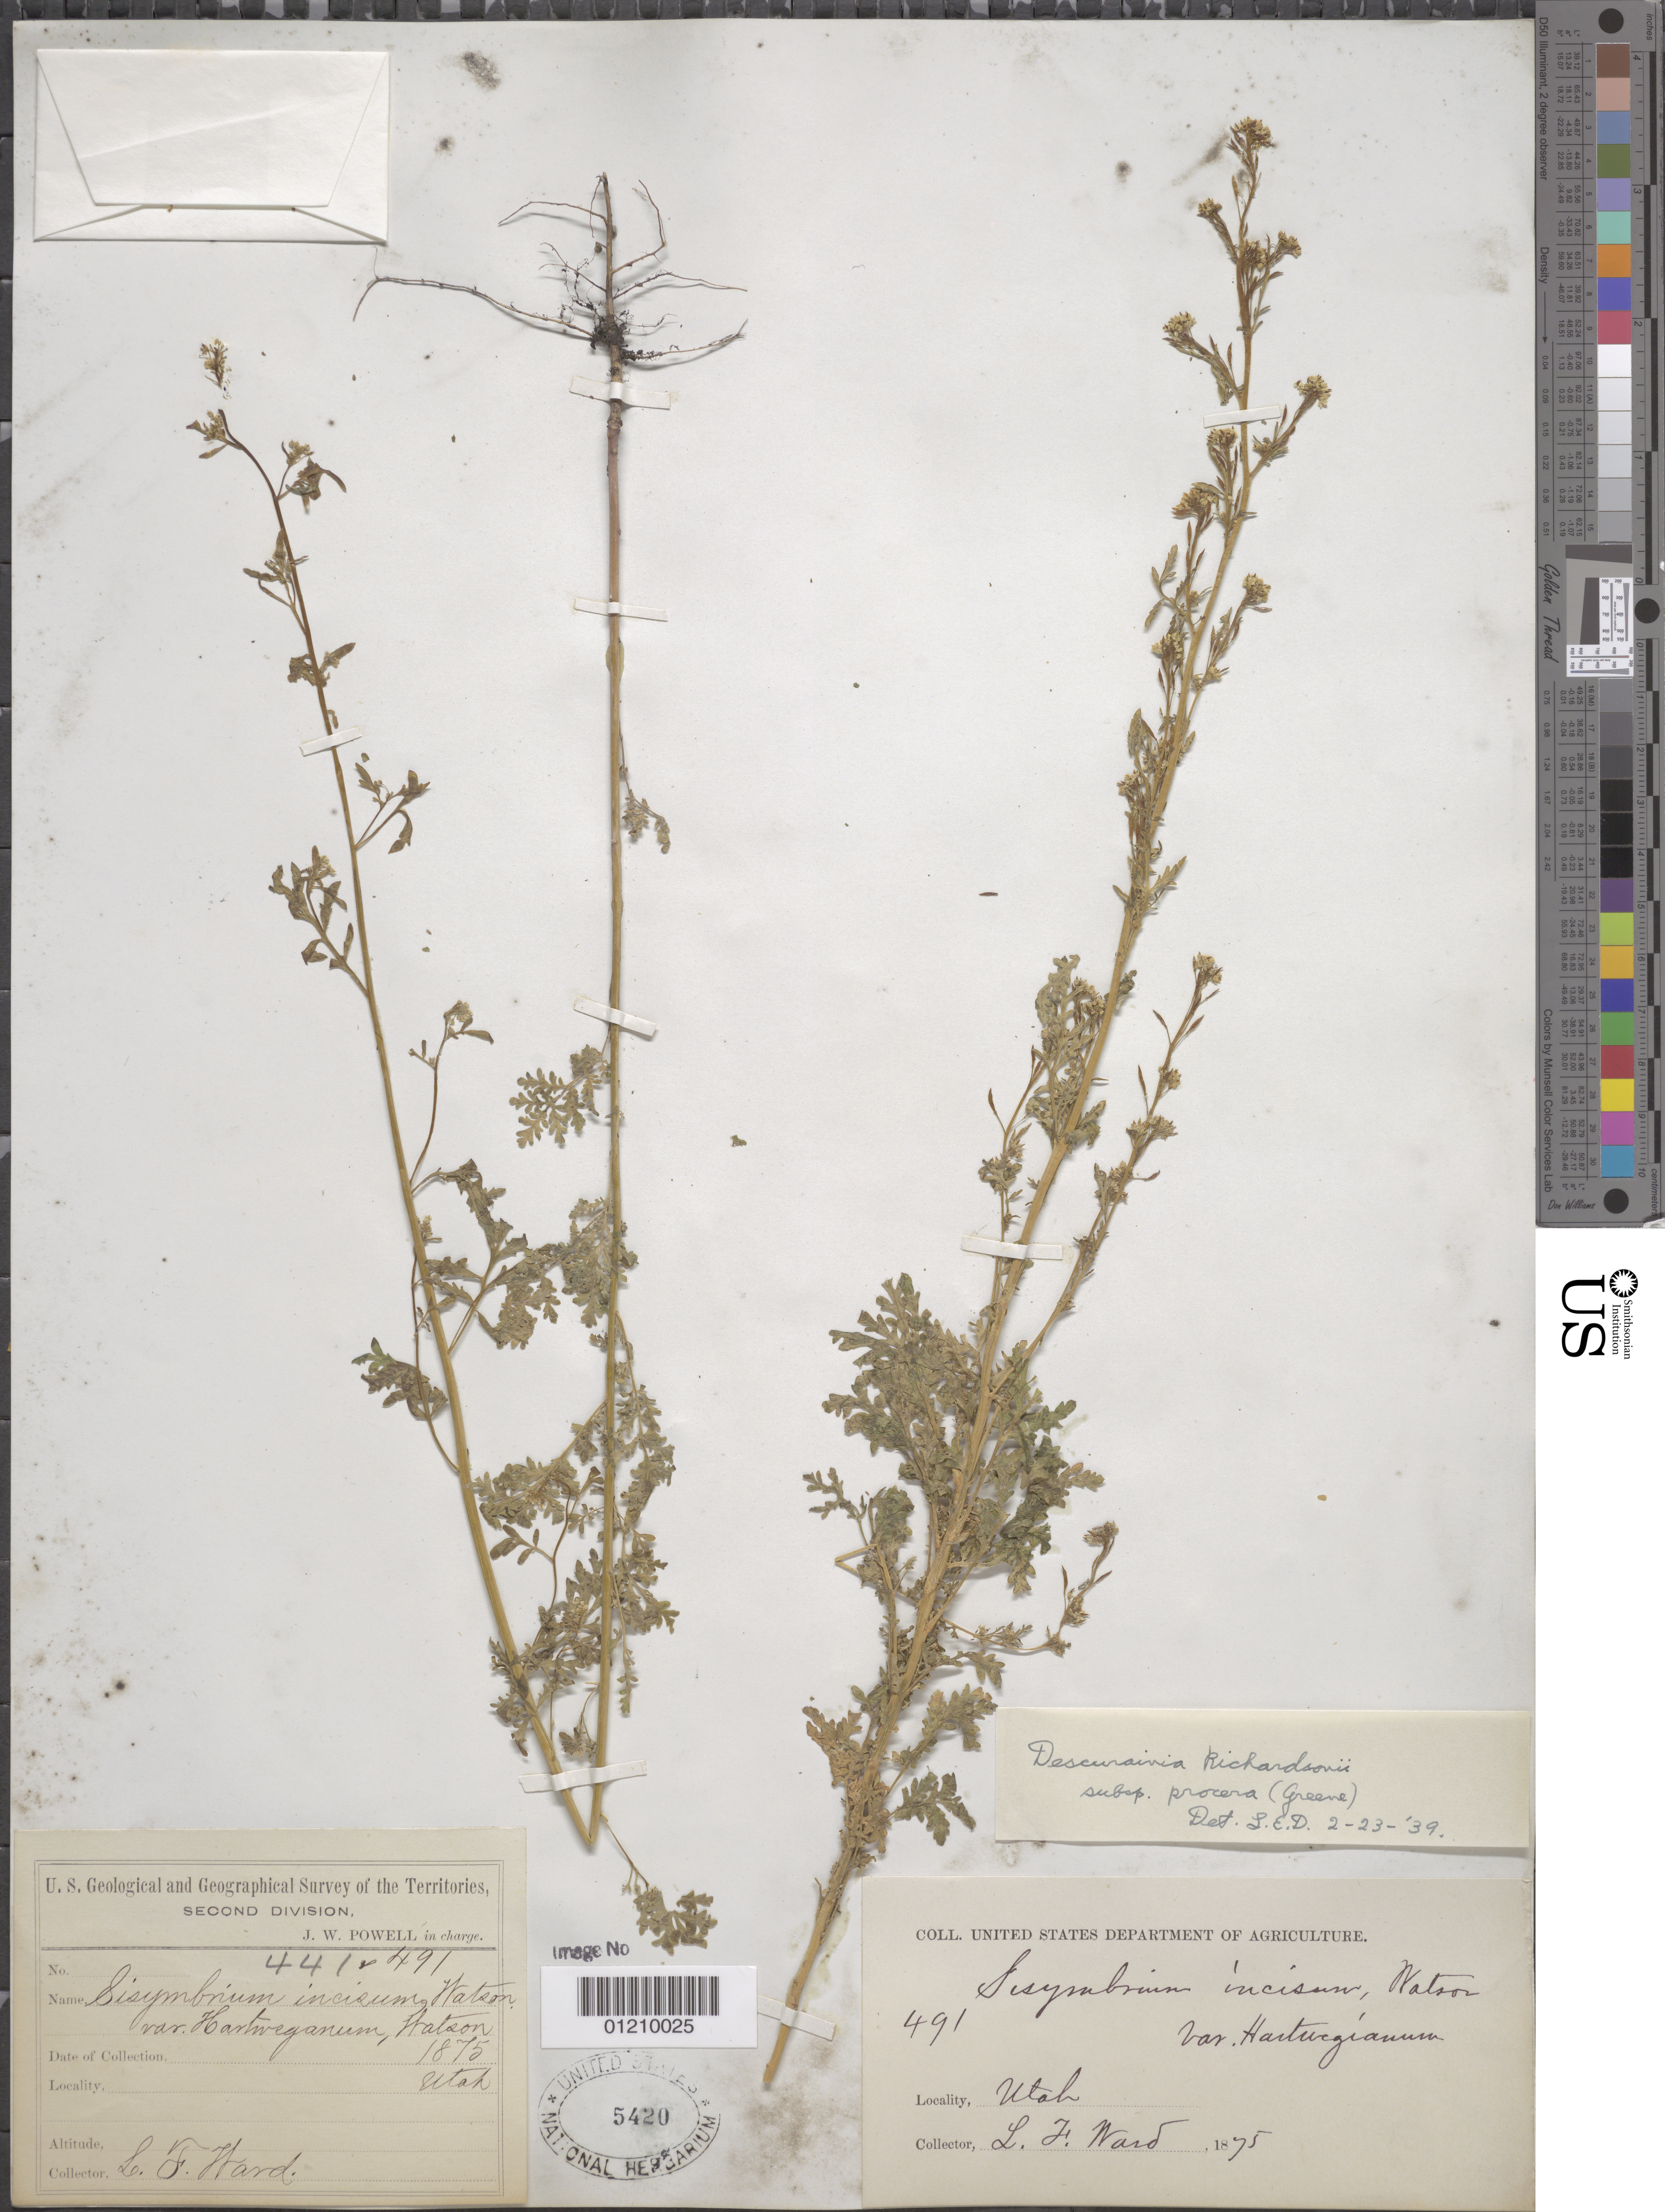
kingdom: Plantae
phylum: Tracheophyta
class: Magnoliopsida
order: Brassicales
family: Brassicaceae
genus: Descurainia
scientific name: Descurainia richardsonii subsp. procera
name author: (Greene) Detling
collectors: L. F. Ward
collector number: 441 & 491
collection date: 1875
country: United States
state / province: Utah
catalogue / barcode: US 5420